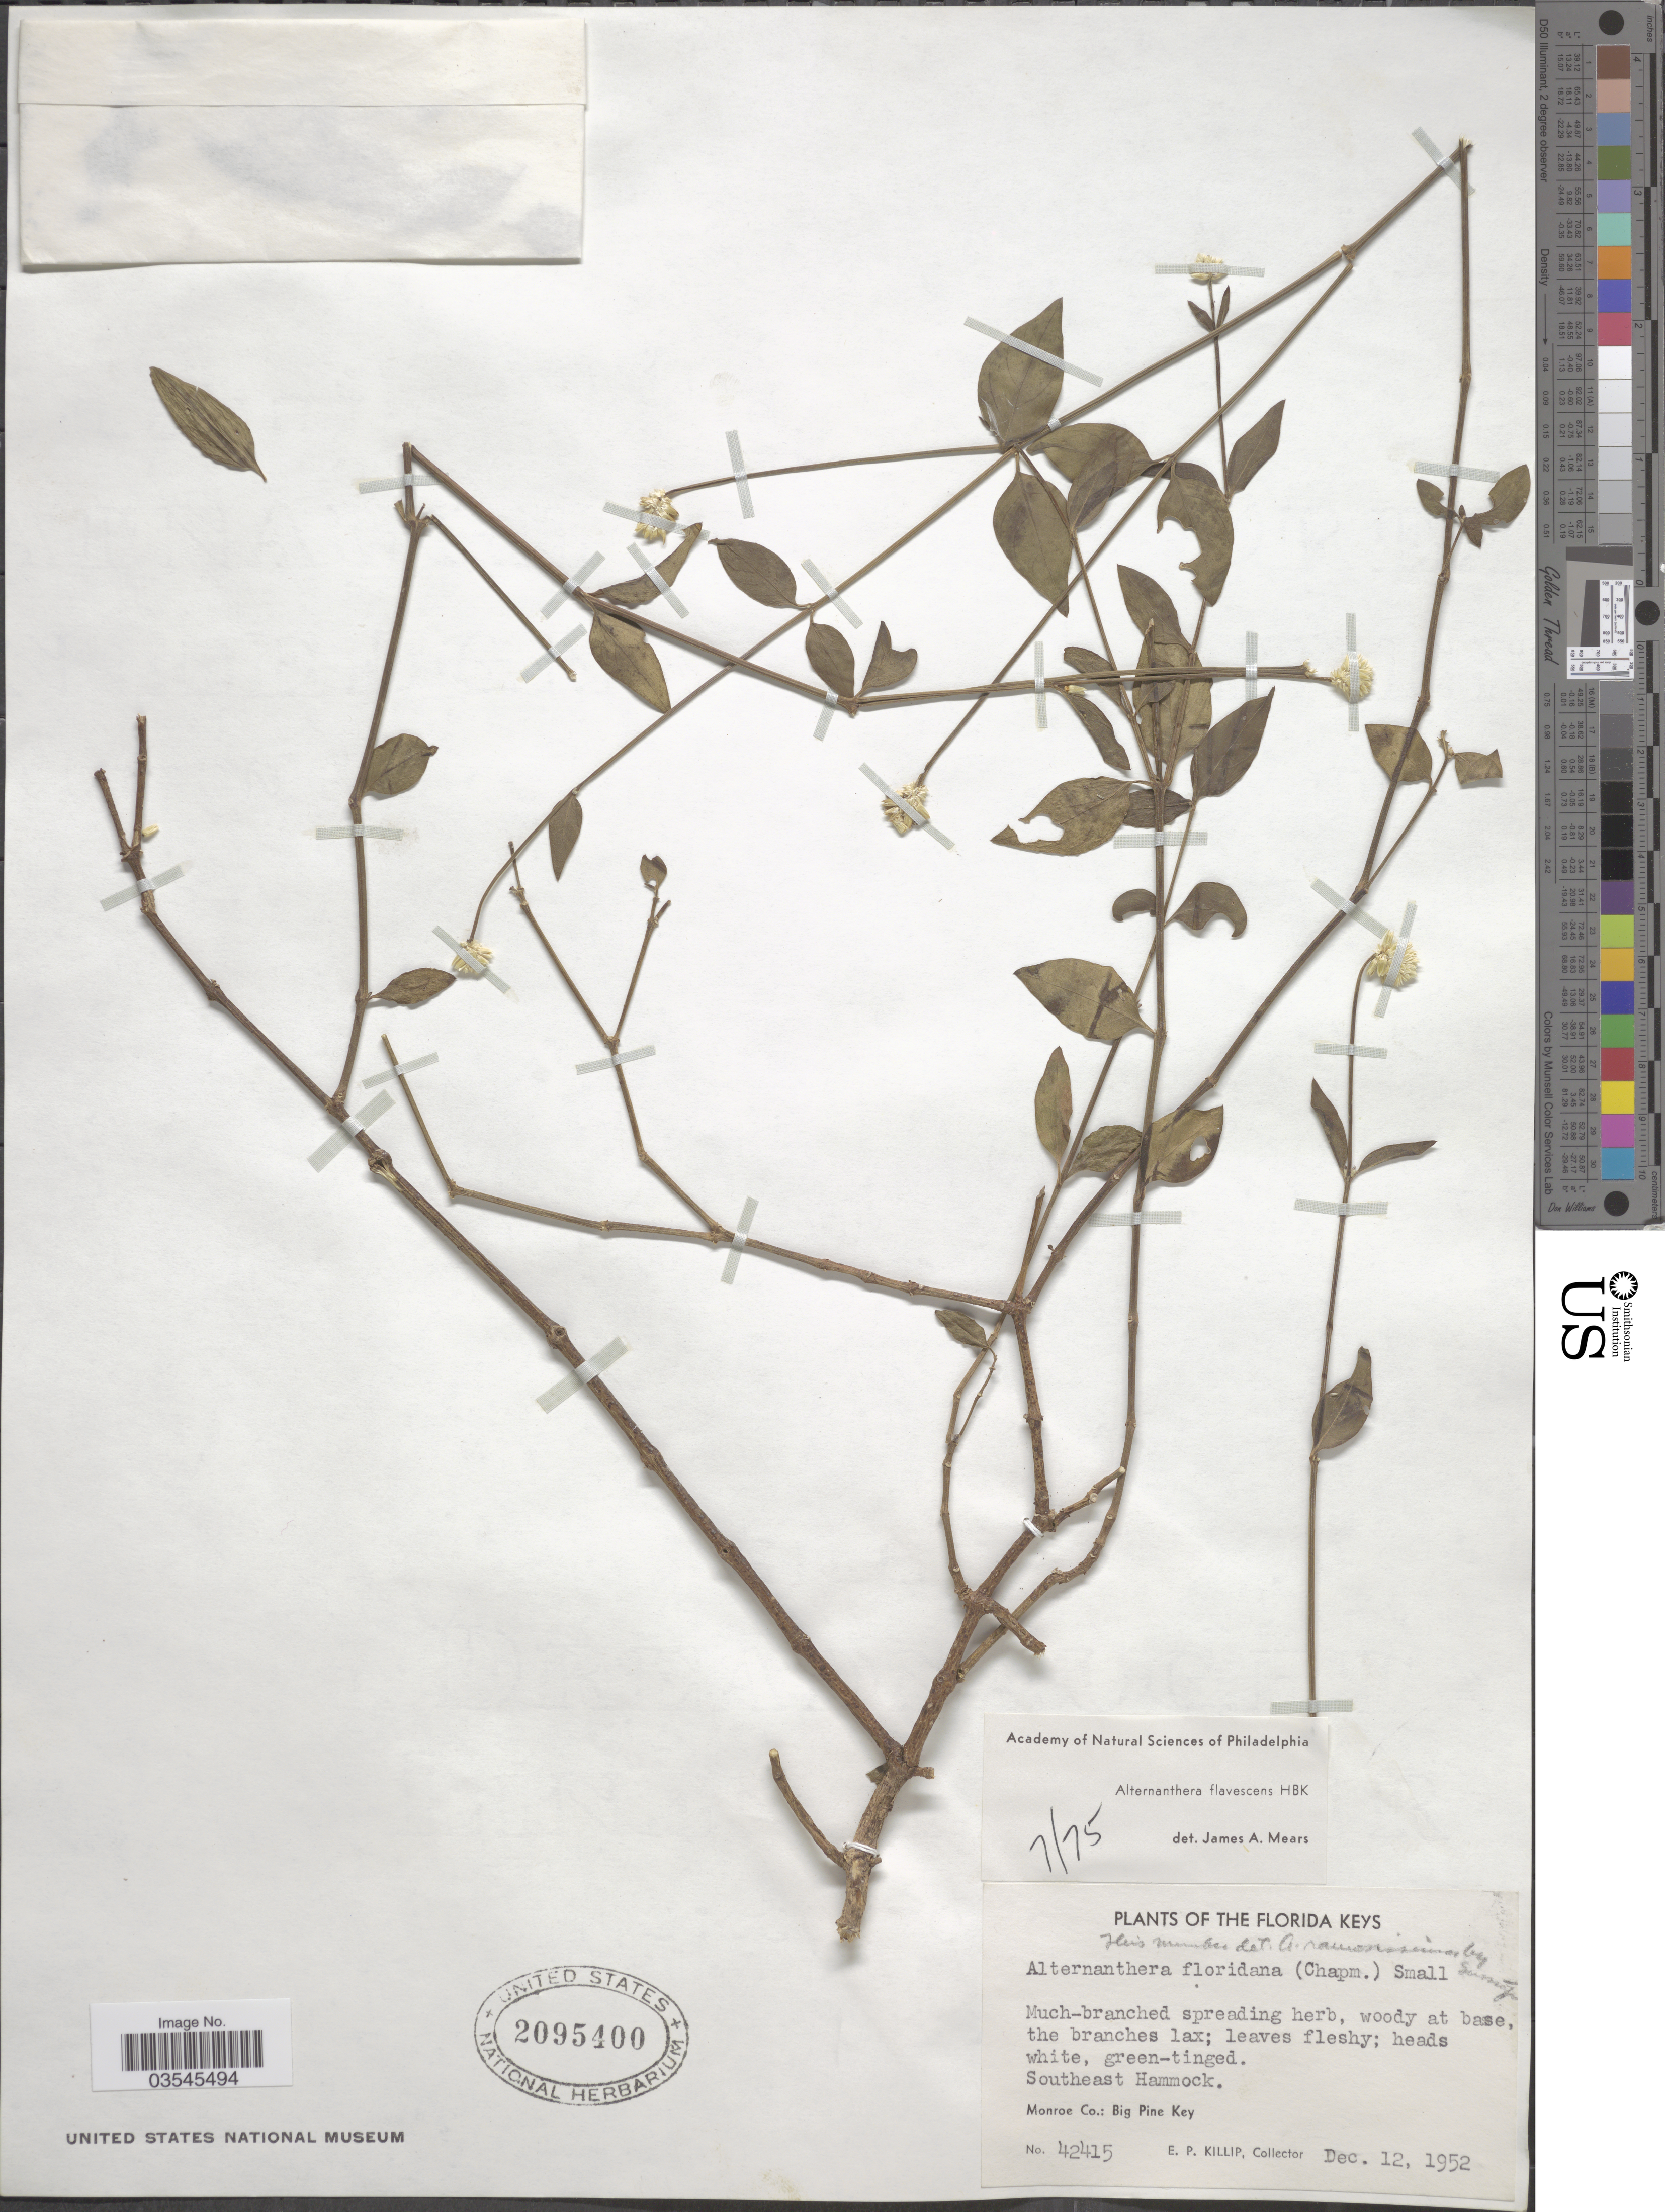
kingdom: Plantae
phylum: Tracheophyta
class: Magnoliopsida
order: Caryophyllales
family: Amaranthaceae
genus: Alternanthera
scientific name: Alternanthera flavescens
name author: Kunth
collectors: E. P. Killip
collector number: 42415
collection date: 1952-12-12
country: United States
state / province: Florida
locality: The Florida Keys. Southeast Hammock. Monroe Co.: Big Pine Key.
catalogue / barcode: US 2095400